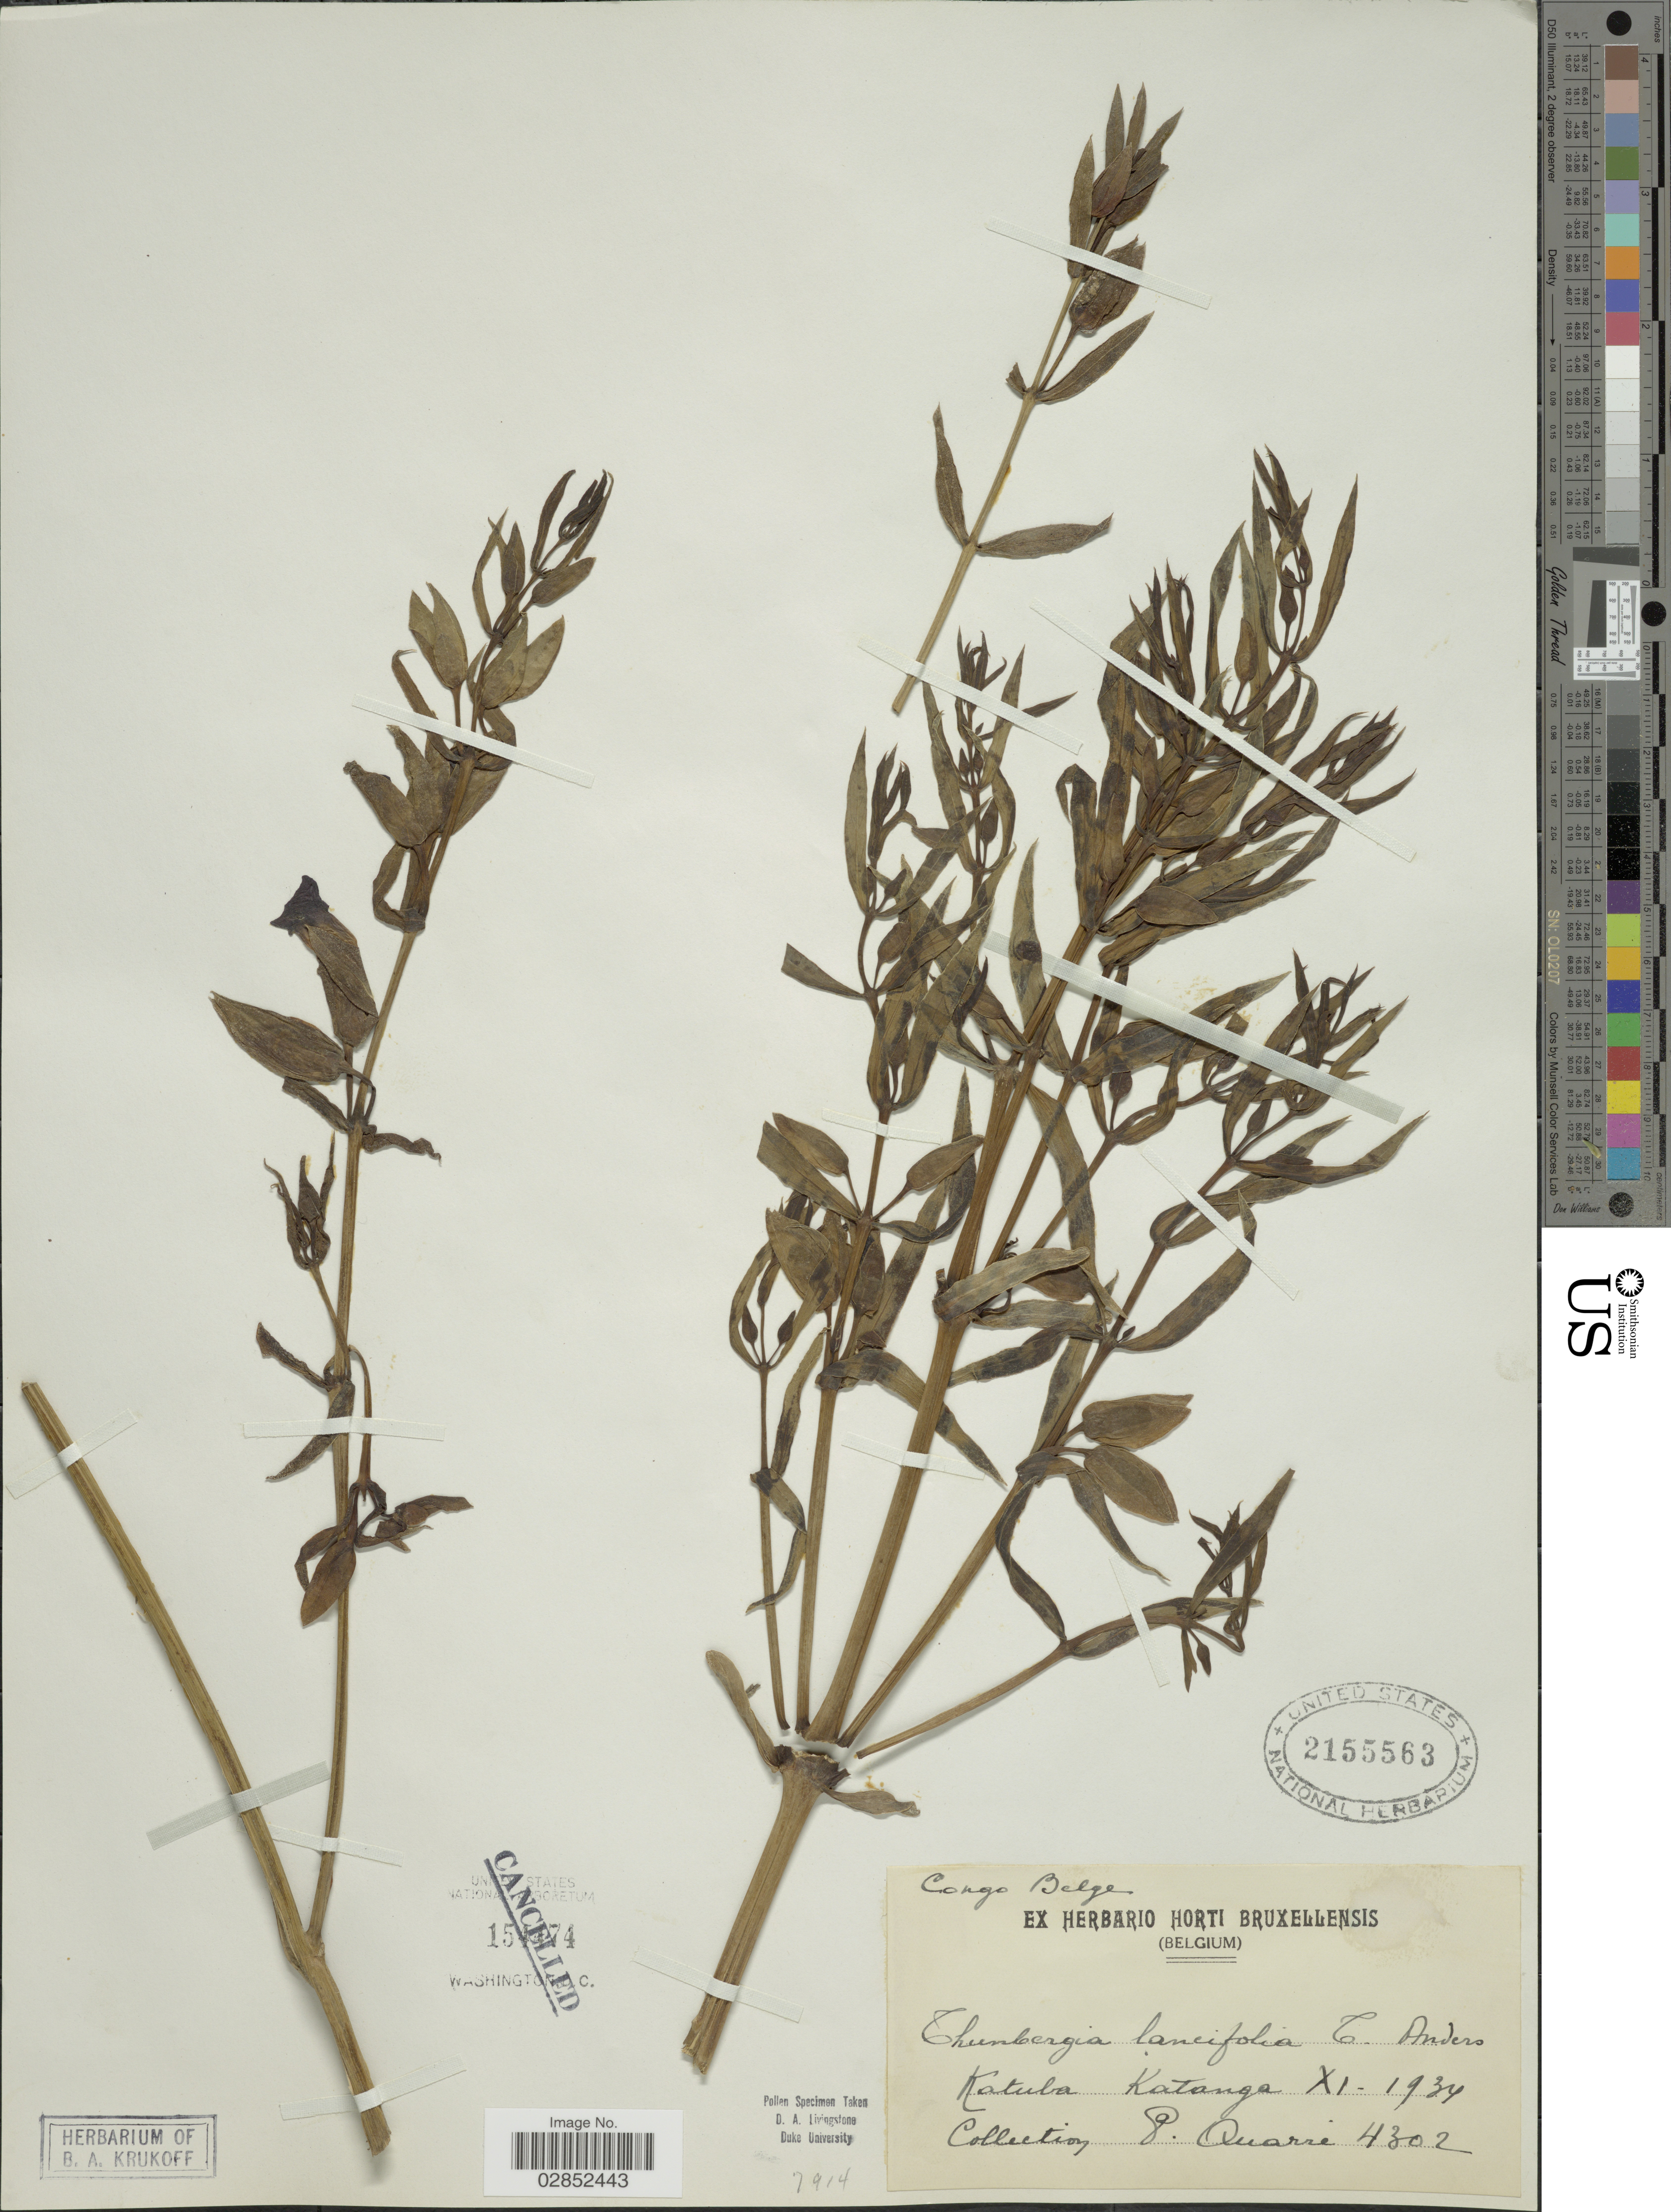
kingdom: Plantae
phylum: Tracheophyta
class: Magnoliopsida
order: Lamiales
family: Acanthaceae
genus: Thunbergia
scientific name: Thunbergia lancifolia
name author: T. Anderson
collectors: P. Quarre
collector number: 4302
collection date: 1934-11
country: Congo, Democratic Republic of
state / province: Haut-Katanga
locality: Katuba, Katanga.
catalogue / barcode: US 2155563